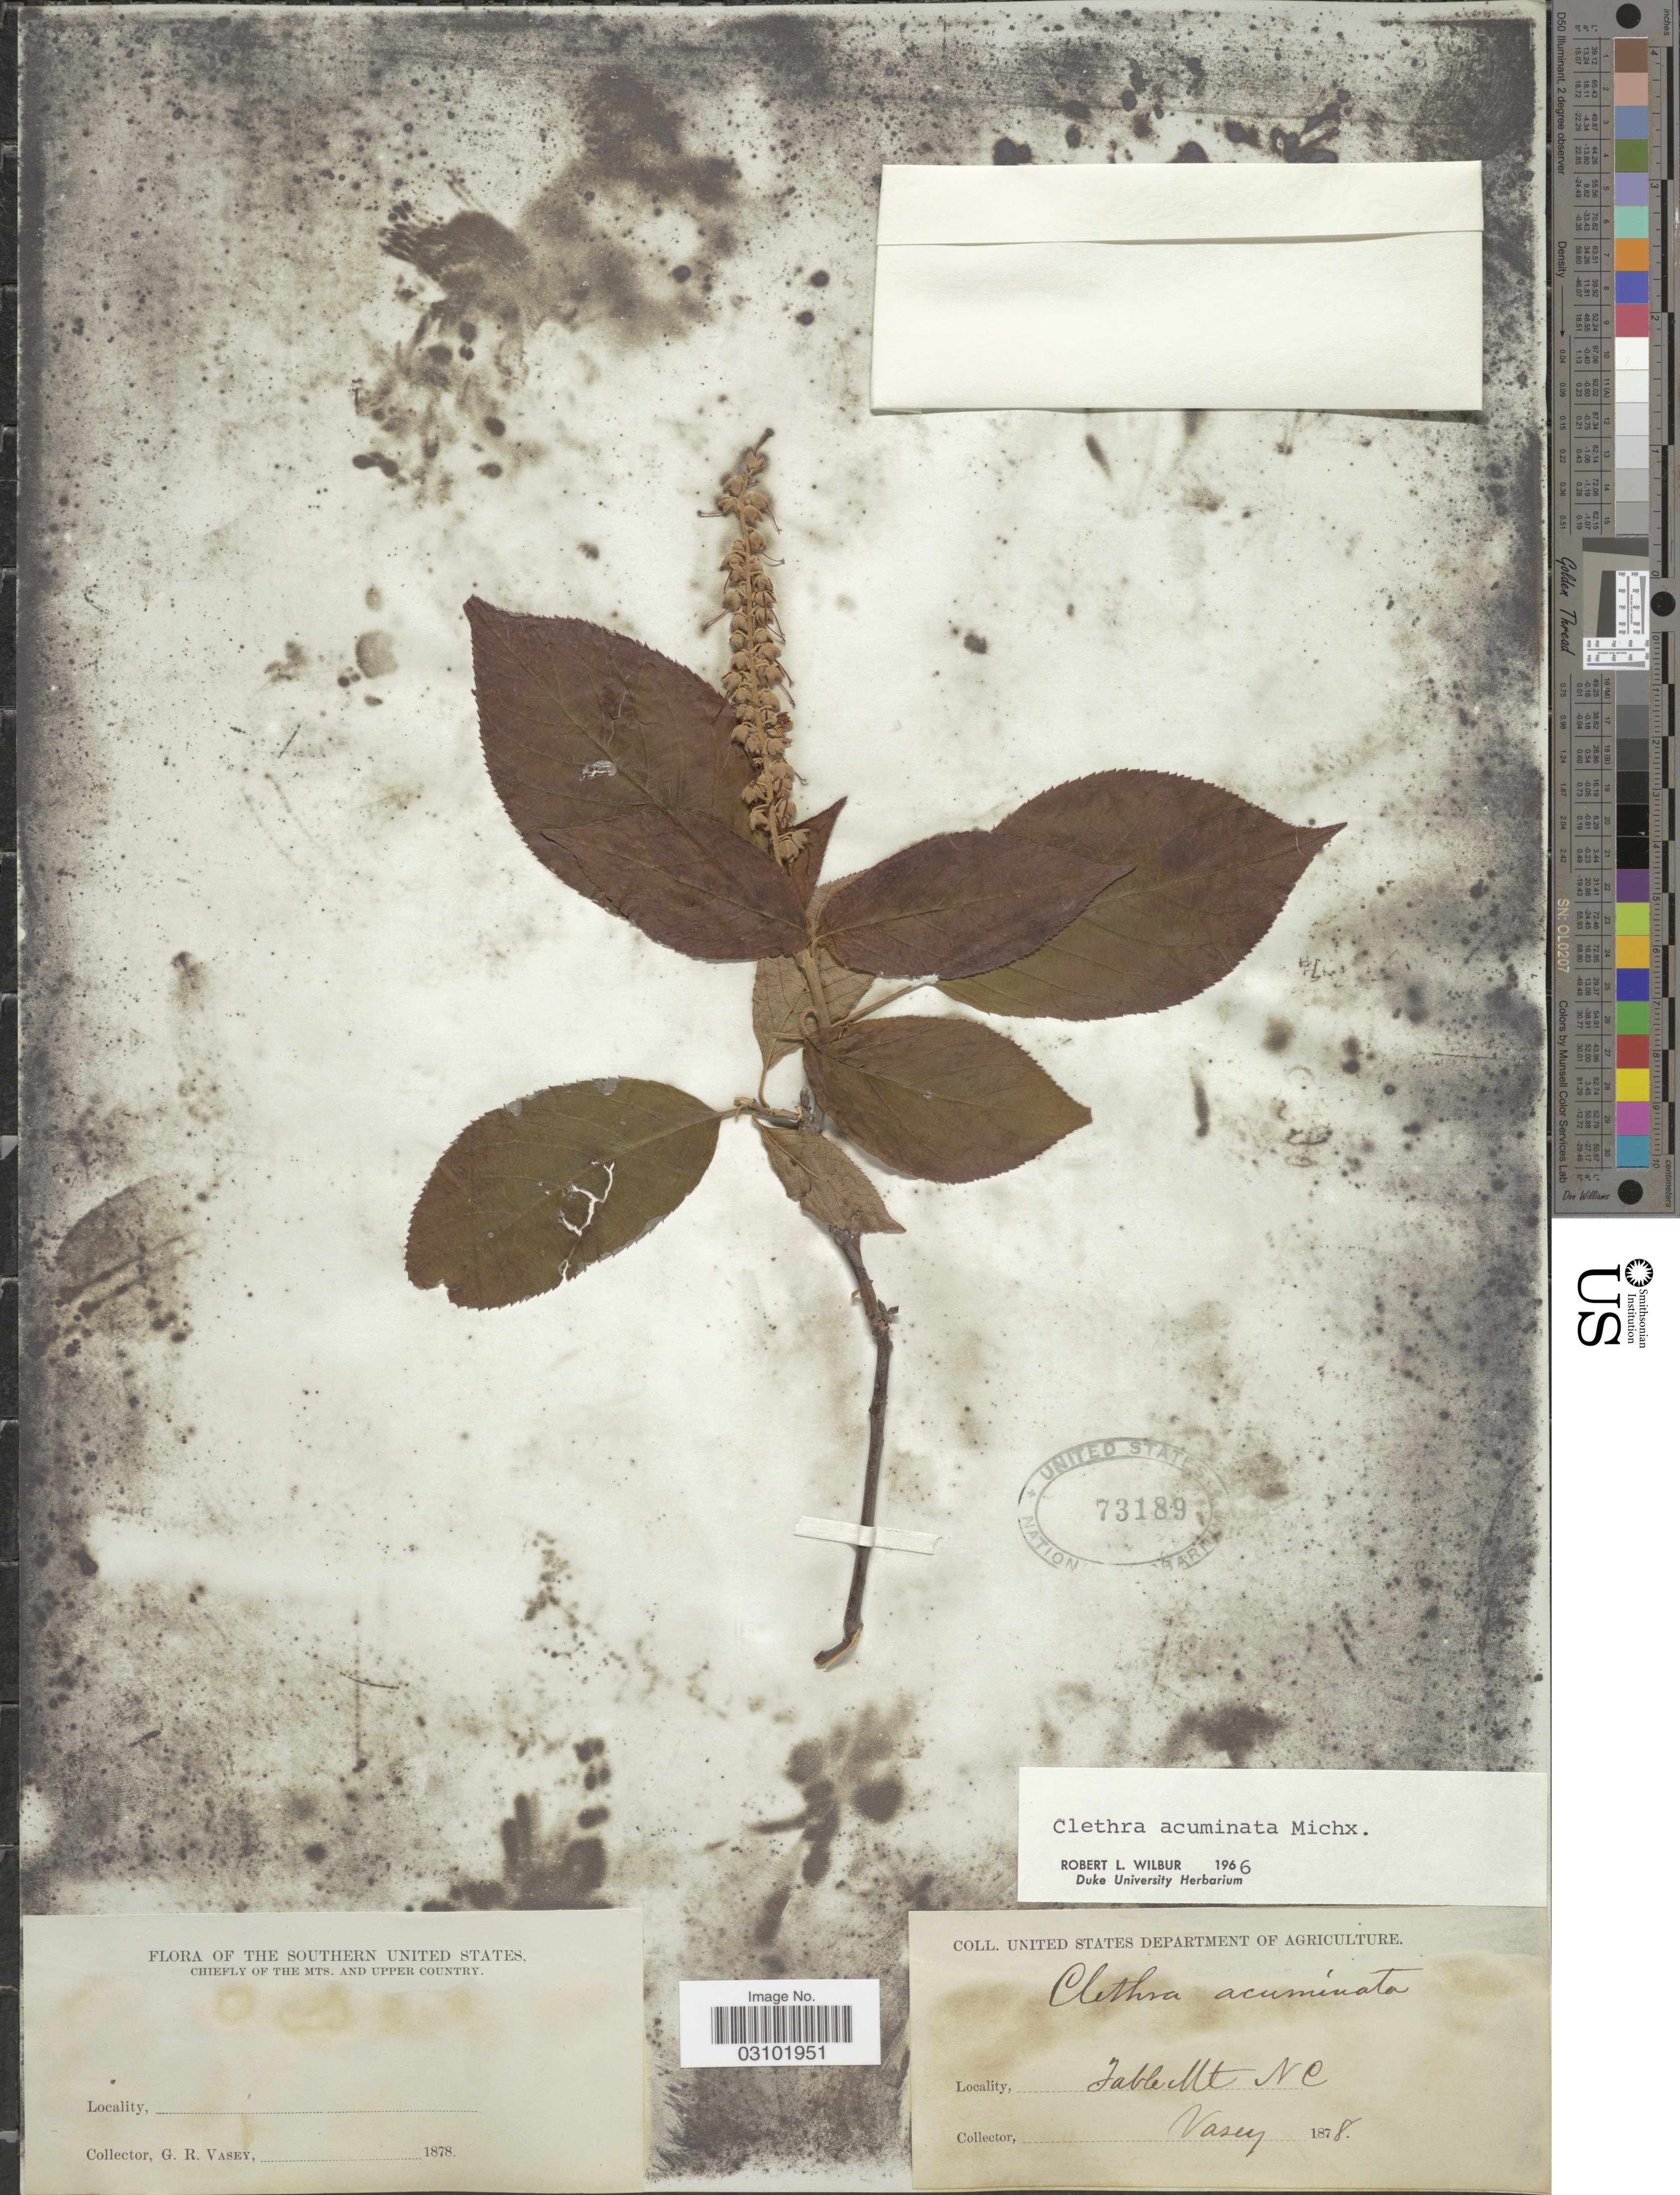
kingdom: Plantae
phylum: Tracheophyta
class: Magnoliopsida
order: Ericales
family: Clethraceae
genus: Clethra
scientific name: Clethra acuminata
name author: Michx.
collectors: G. R. Vasey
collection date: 1878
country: United States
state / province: North Carolina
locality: Table Mt. Southern United States. Chiefly of The Mts. and Upper Country.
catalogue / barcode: US 73189